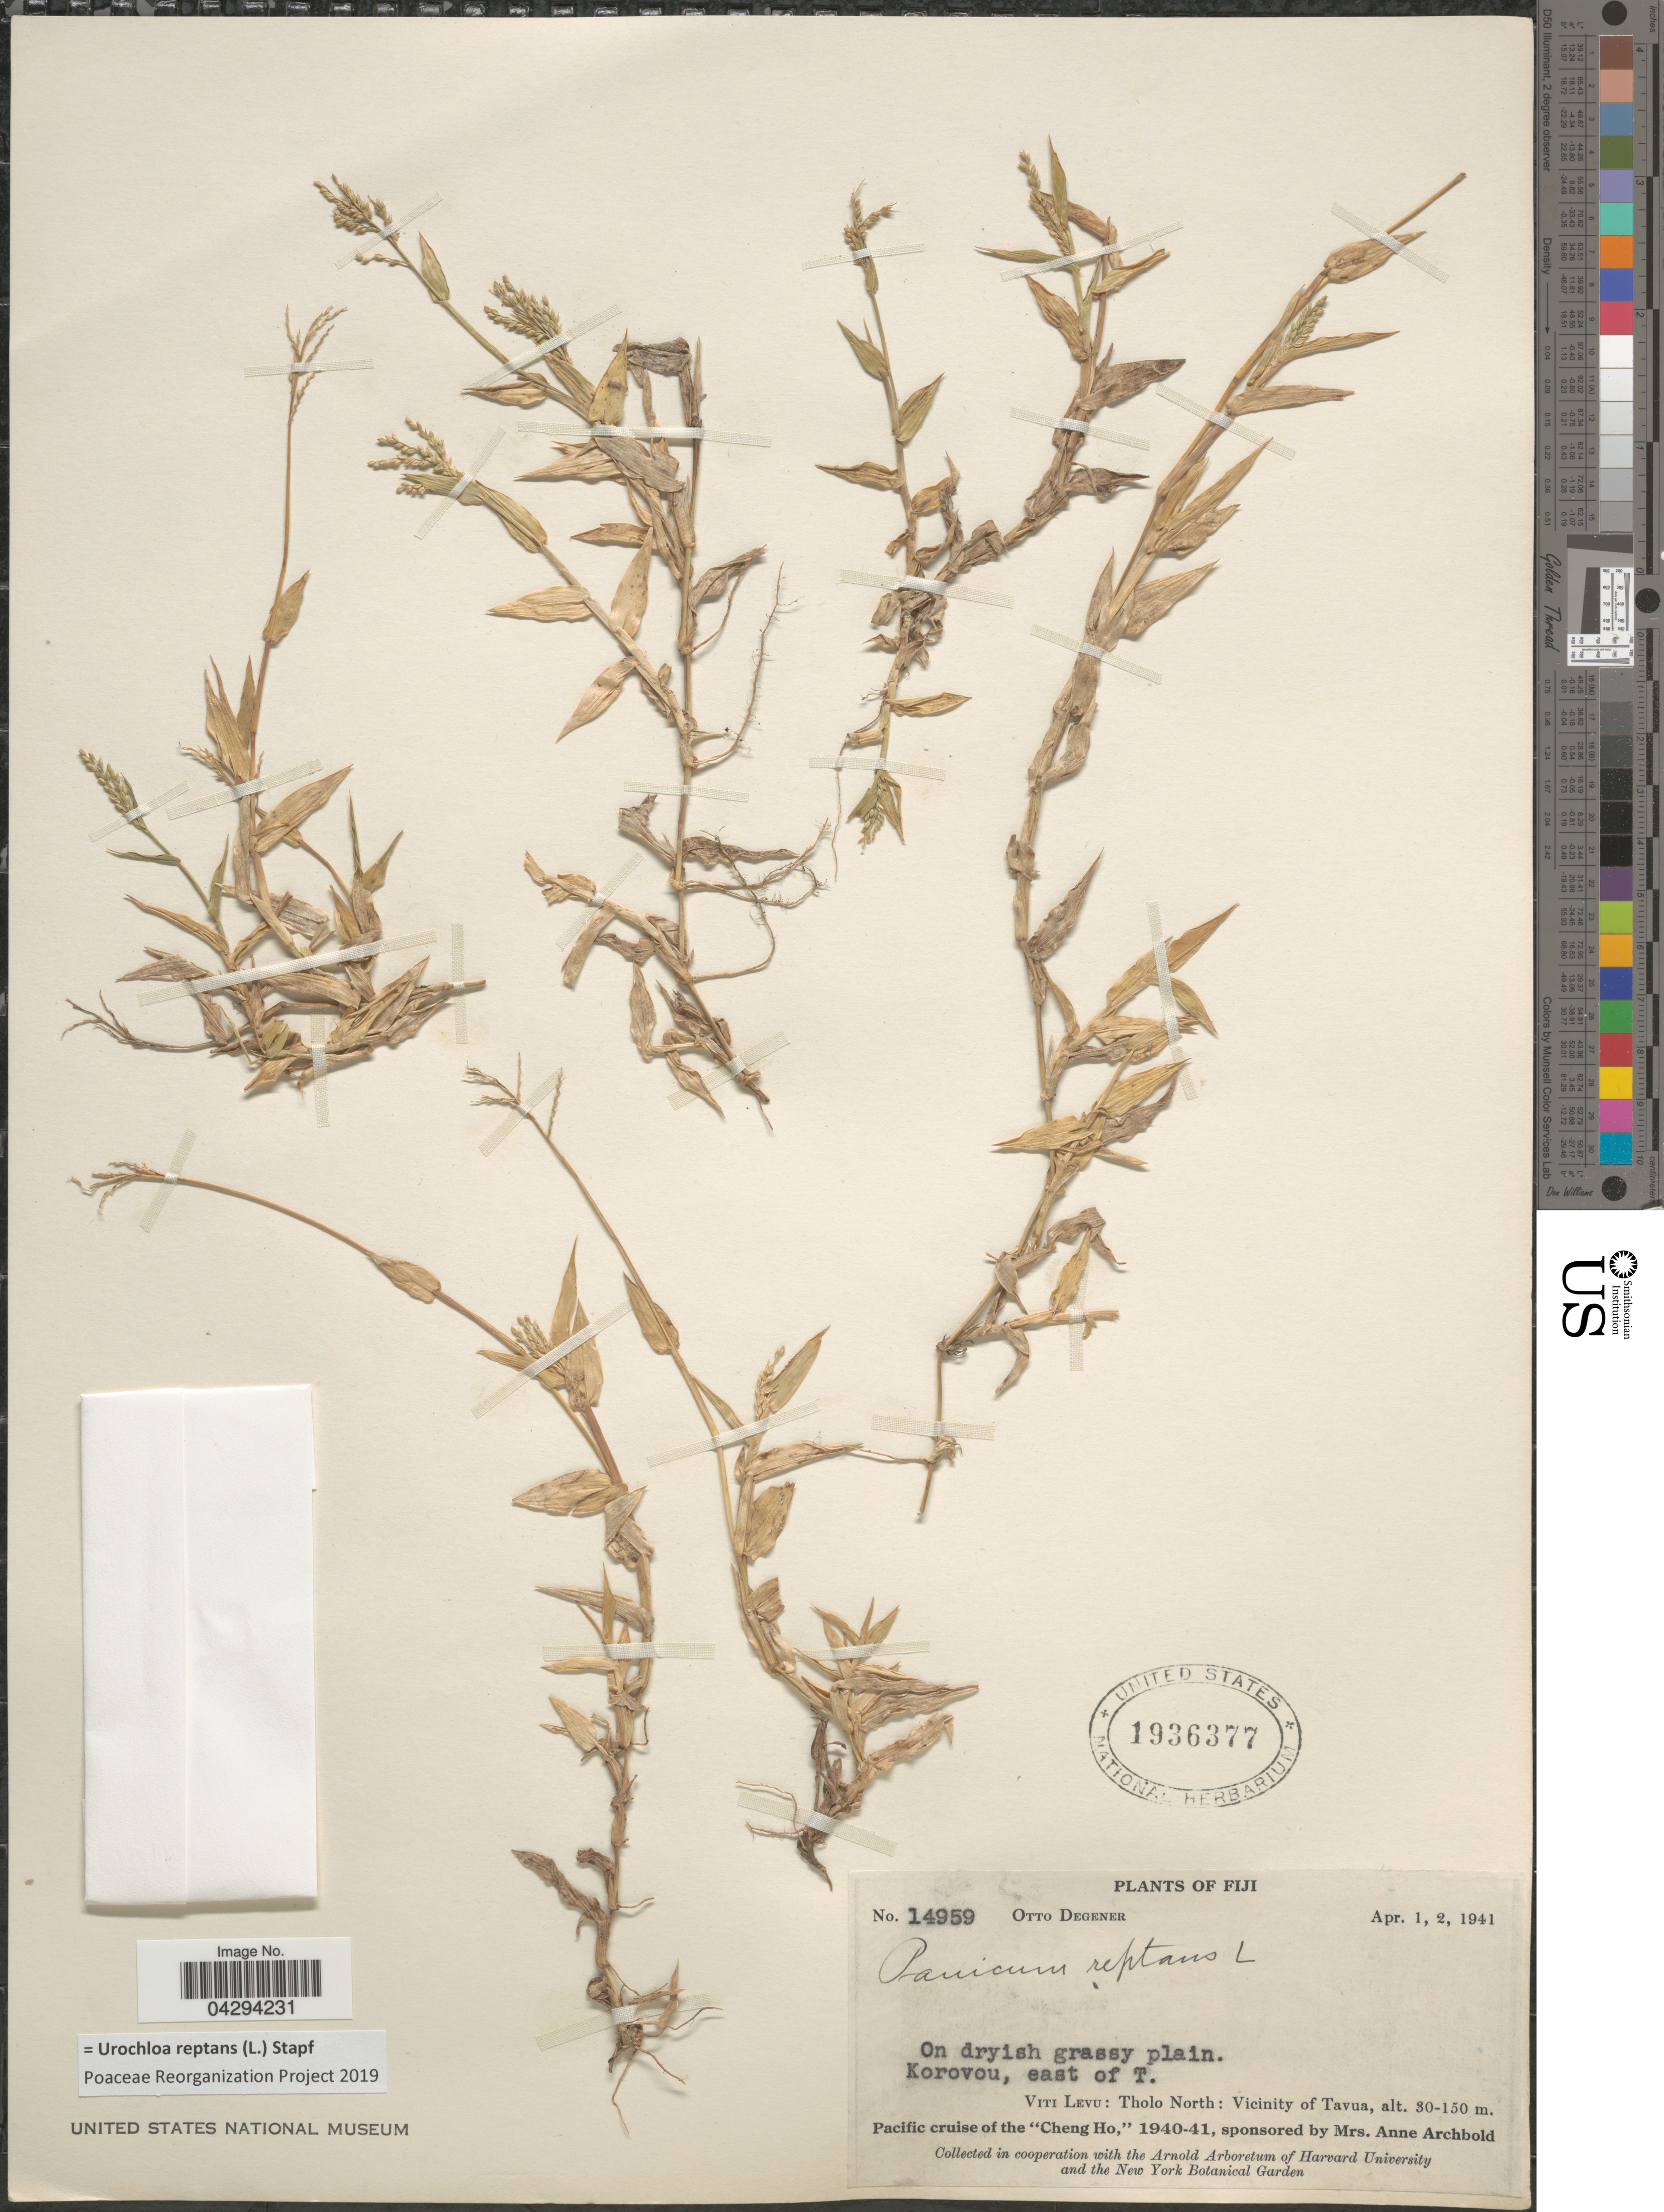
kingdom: Plantae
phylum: Tracheophyta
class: Liliopsida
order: Poales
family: Poaceae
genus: Urochloa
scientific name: Urochloa reptans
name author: (L.) Stapf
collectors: O. Degener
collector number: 14959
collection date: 1941-04-01/1941-04-02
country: Fiji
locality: On dryish grassy plain. Korovou, east of T. Viti Levu: Tholo North: Vicinity of Tavua.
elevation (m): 30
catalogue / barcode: US 1936377